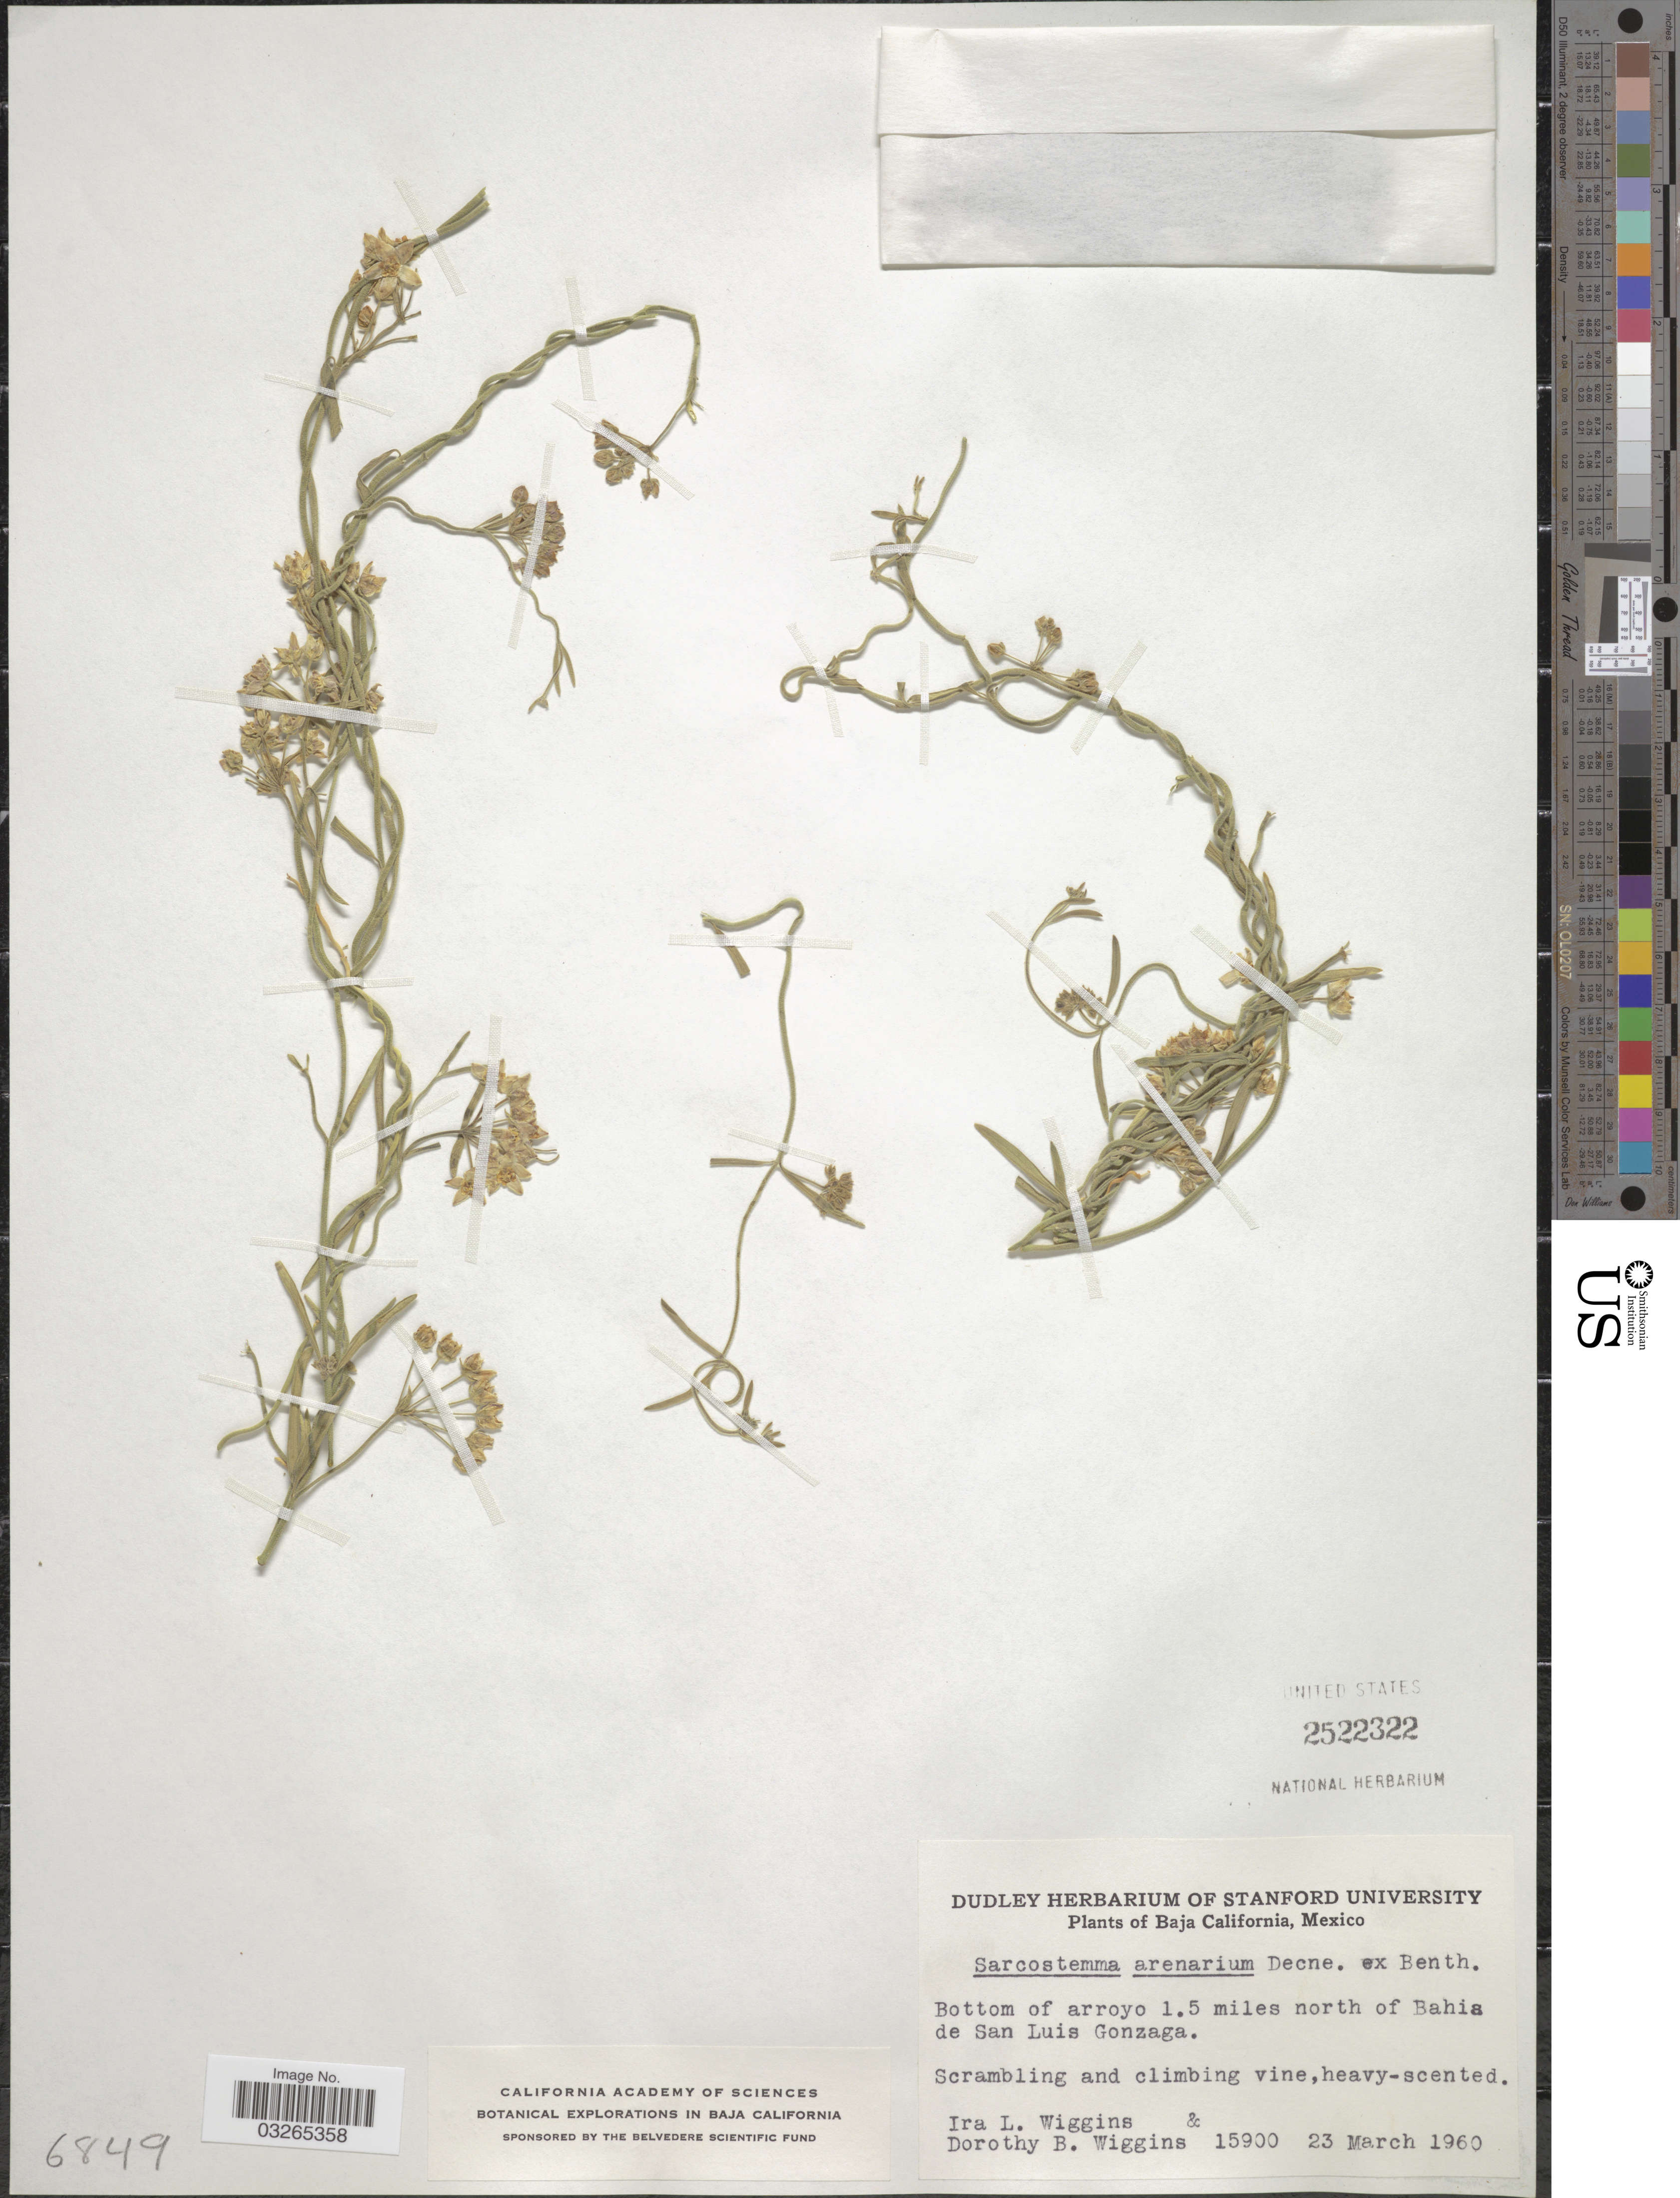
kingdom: Plantae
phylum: Tracheophyta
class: Magnoliopsida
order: Gentianales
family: Apocynaceae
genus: Sarcostemma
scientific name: Sarcostemma arenarium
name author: Decne. ex Benth.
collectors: I. L. Wiggins & D. B. Wiggins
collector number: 15900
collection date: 1960-03-23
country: Mexico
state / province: Baja California Norte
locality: Bottom of arroyo 1.5 miles north of Bahia de San Luis Gonzaga.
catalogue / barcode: US 2522322